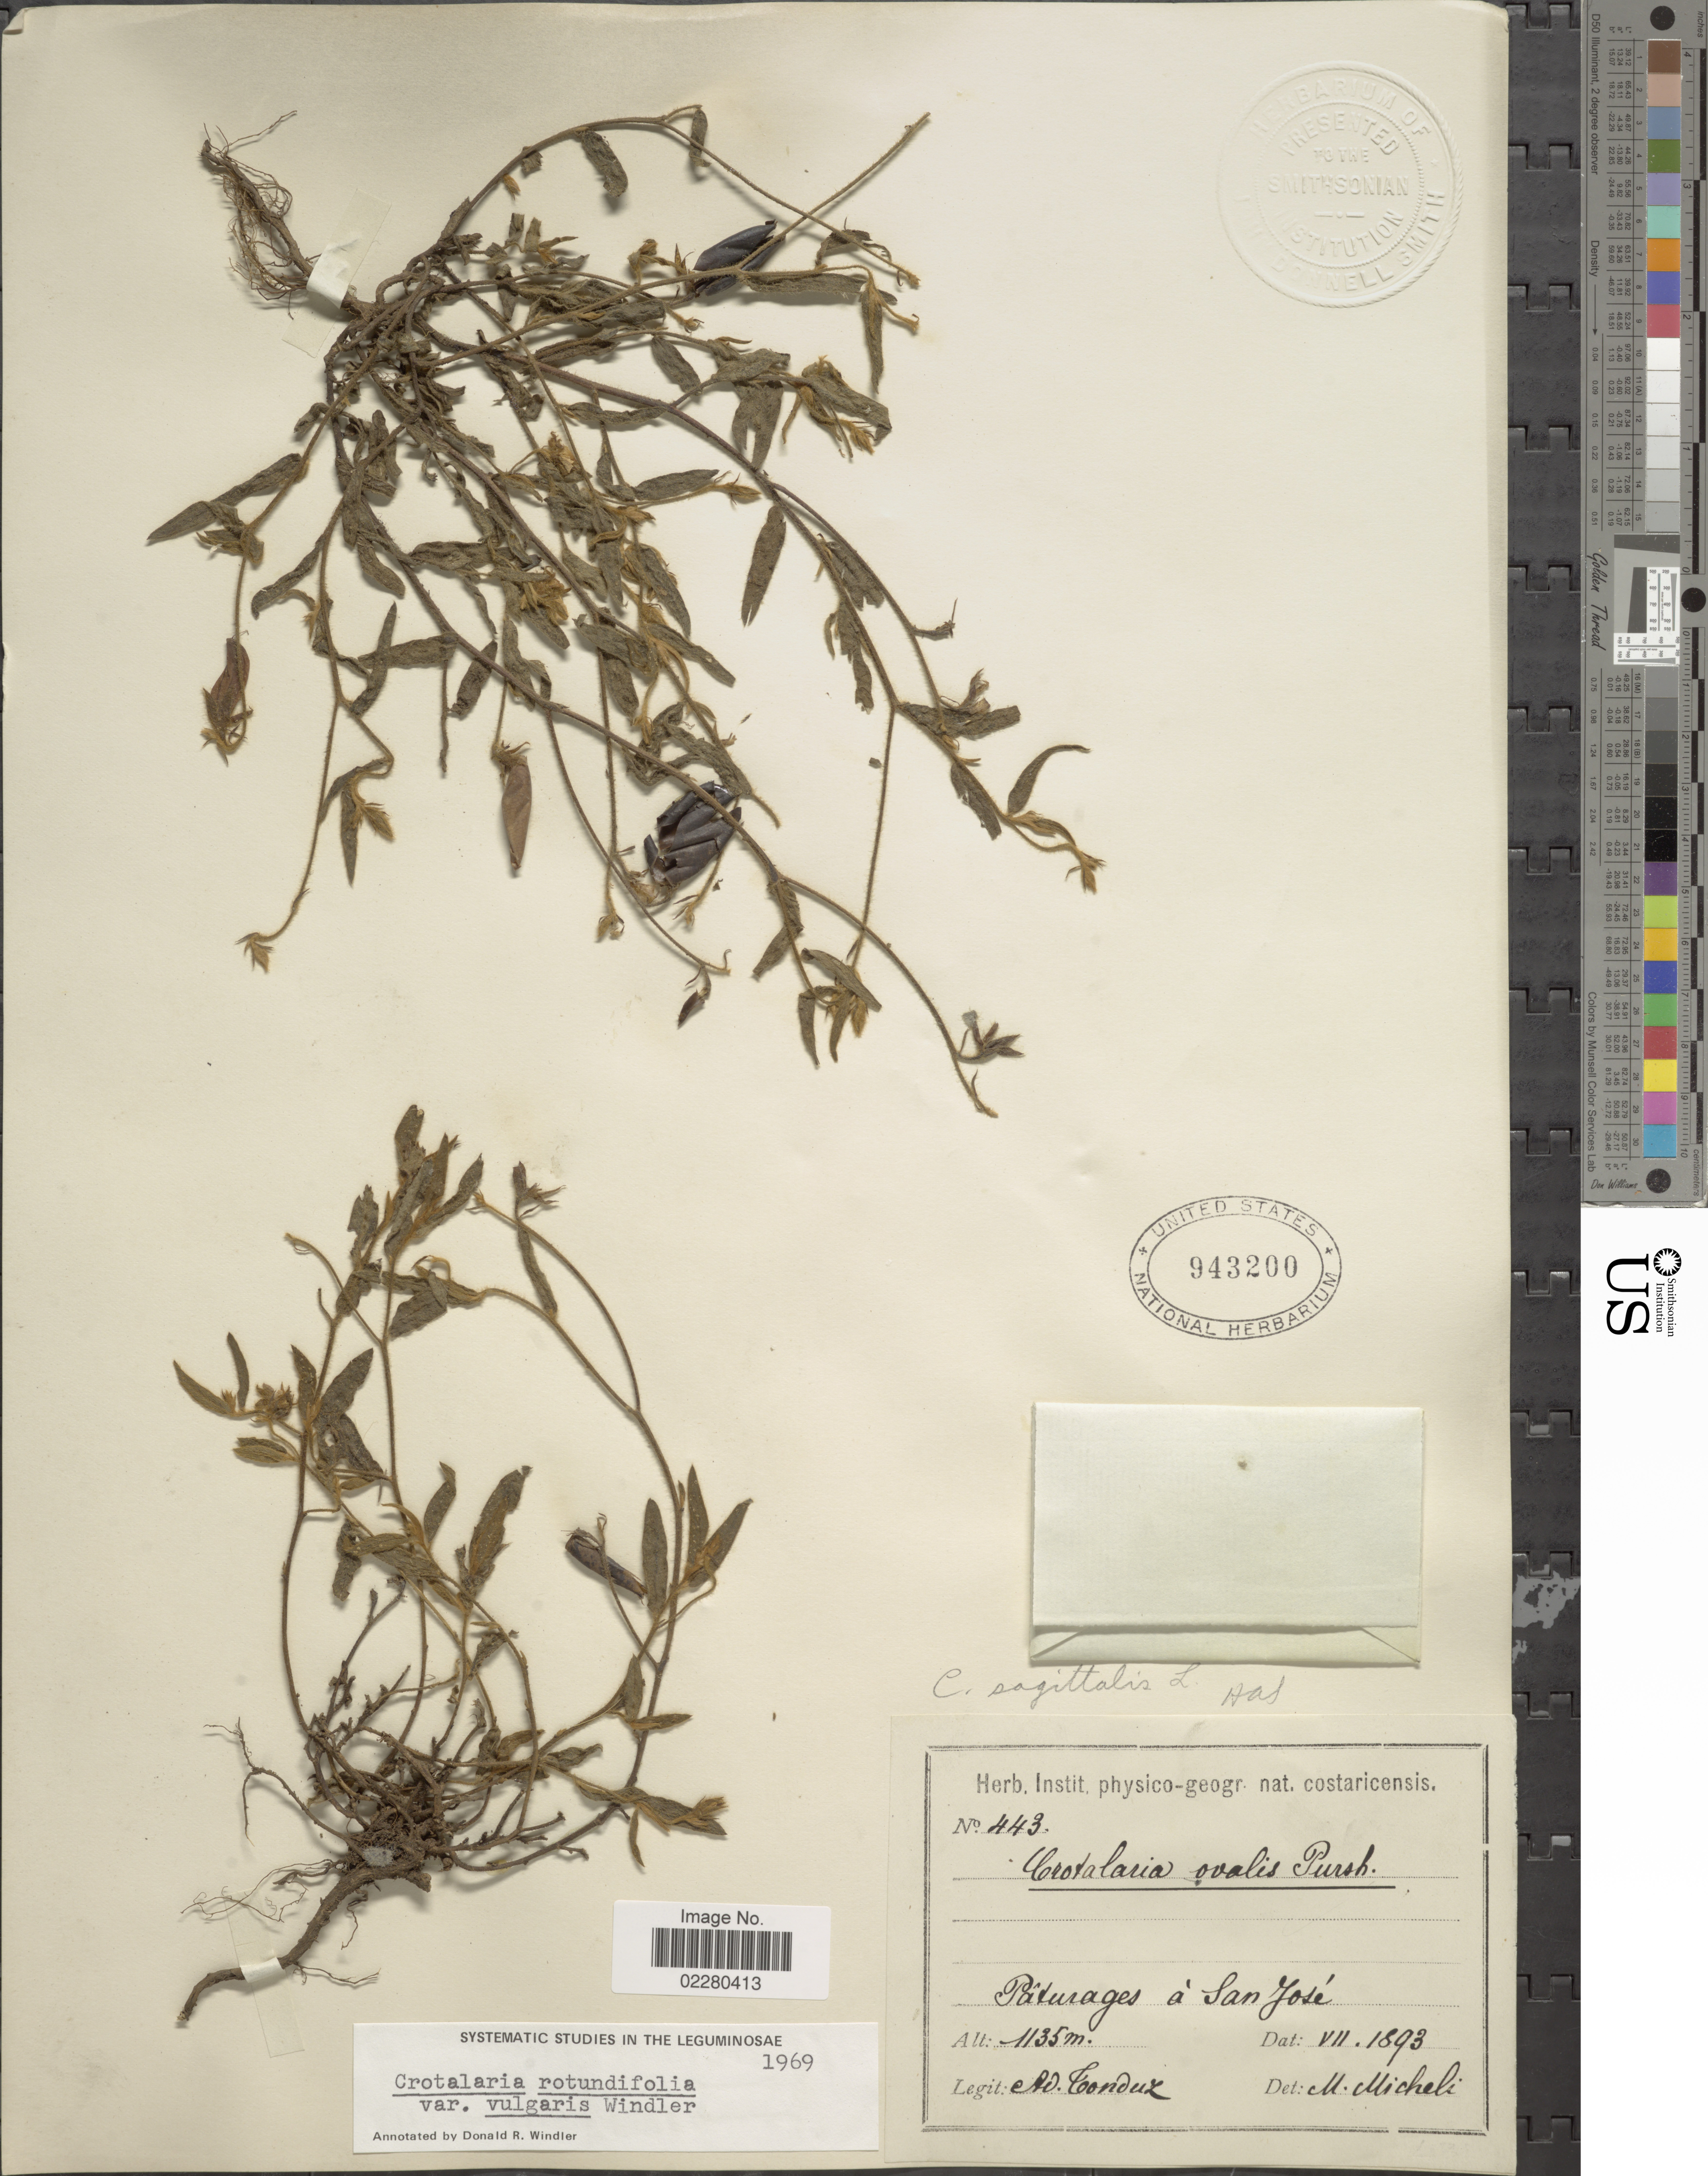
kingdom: Plantae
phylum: Tracheophyta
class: Magnoliopsida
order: Fabales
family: Fabaceae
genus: Crotalaria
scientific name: Crotalaria rotundifolia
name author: Walter ex J.F. Gmel.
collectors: A. Tonduz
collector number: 443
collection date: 1893-07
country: Costa Rica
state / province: San José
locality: Pâturages á San José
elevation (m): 1135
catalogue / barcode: US 943200